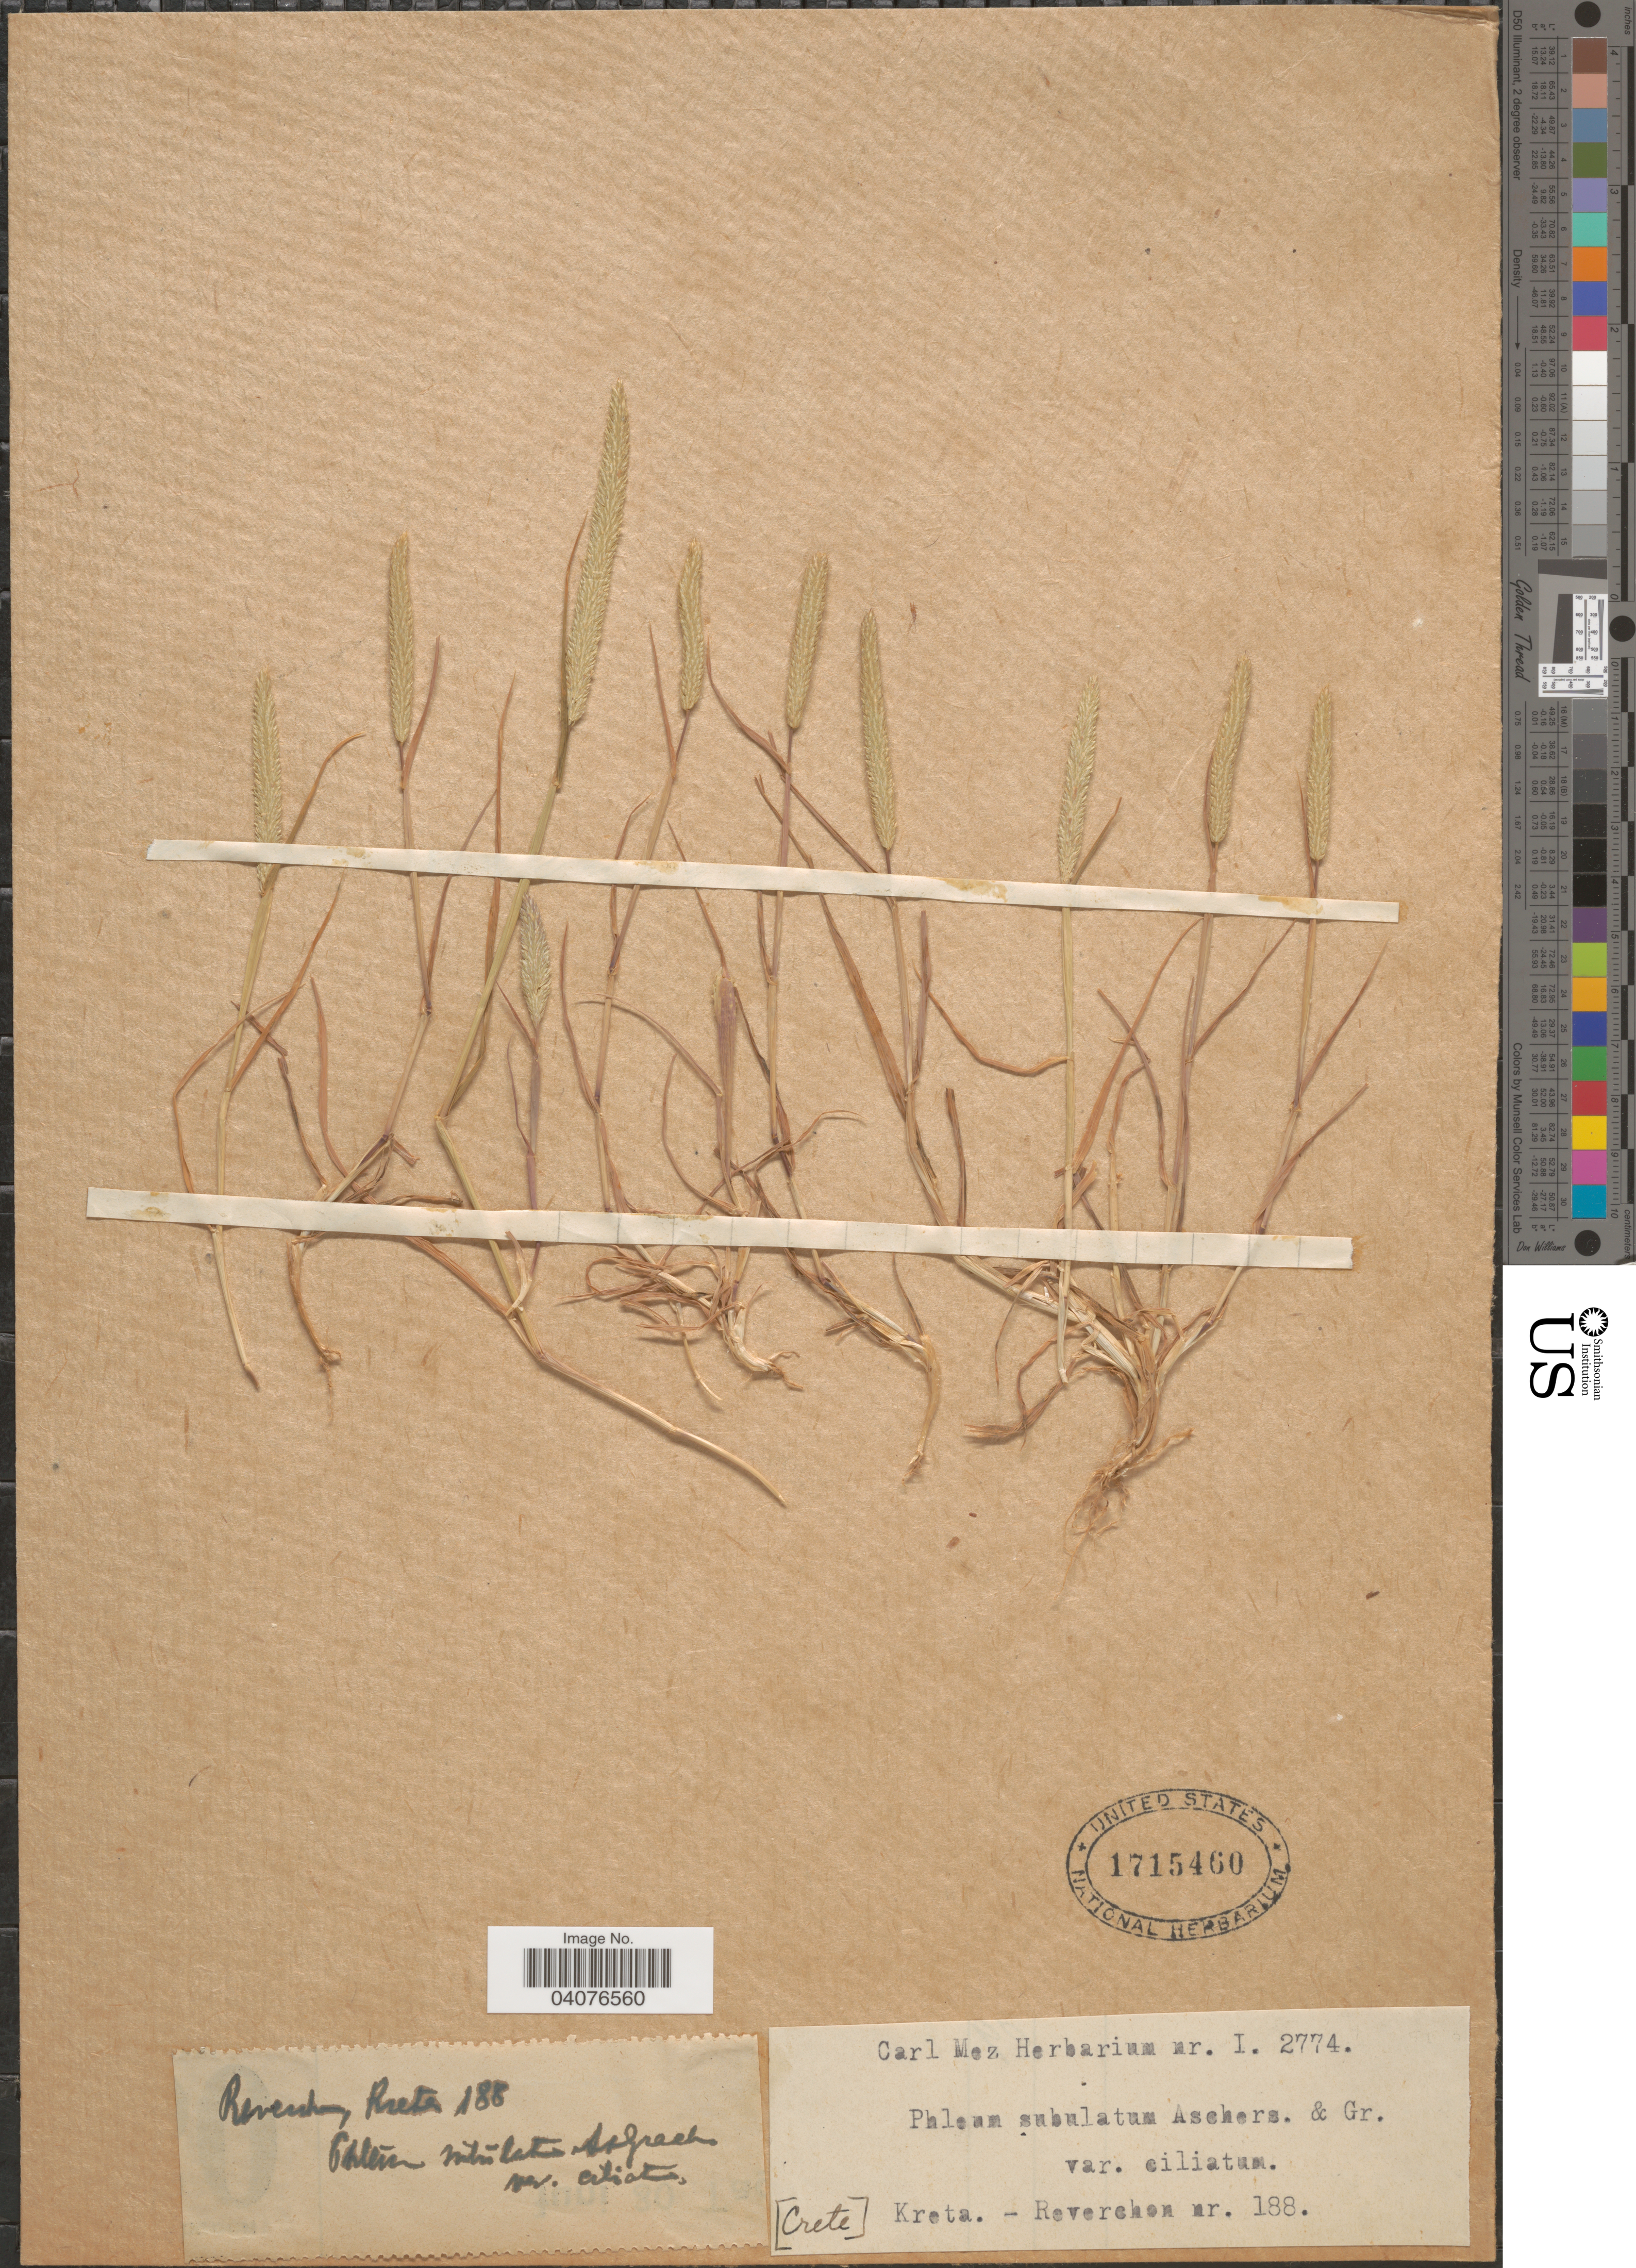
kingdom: Plantae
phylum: Tracheophyta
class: Liliopsida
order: Poales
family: Poaceae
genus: Phleum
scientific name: Phleum subulatum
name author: (Savi) Asch. & Graeb.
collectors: -. Reverchon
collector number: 188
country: Greece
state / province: Crete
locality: [illegible text] Kreta.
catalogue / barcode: US 1715460